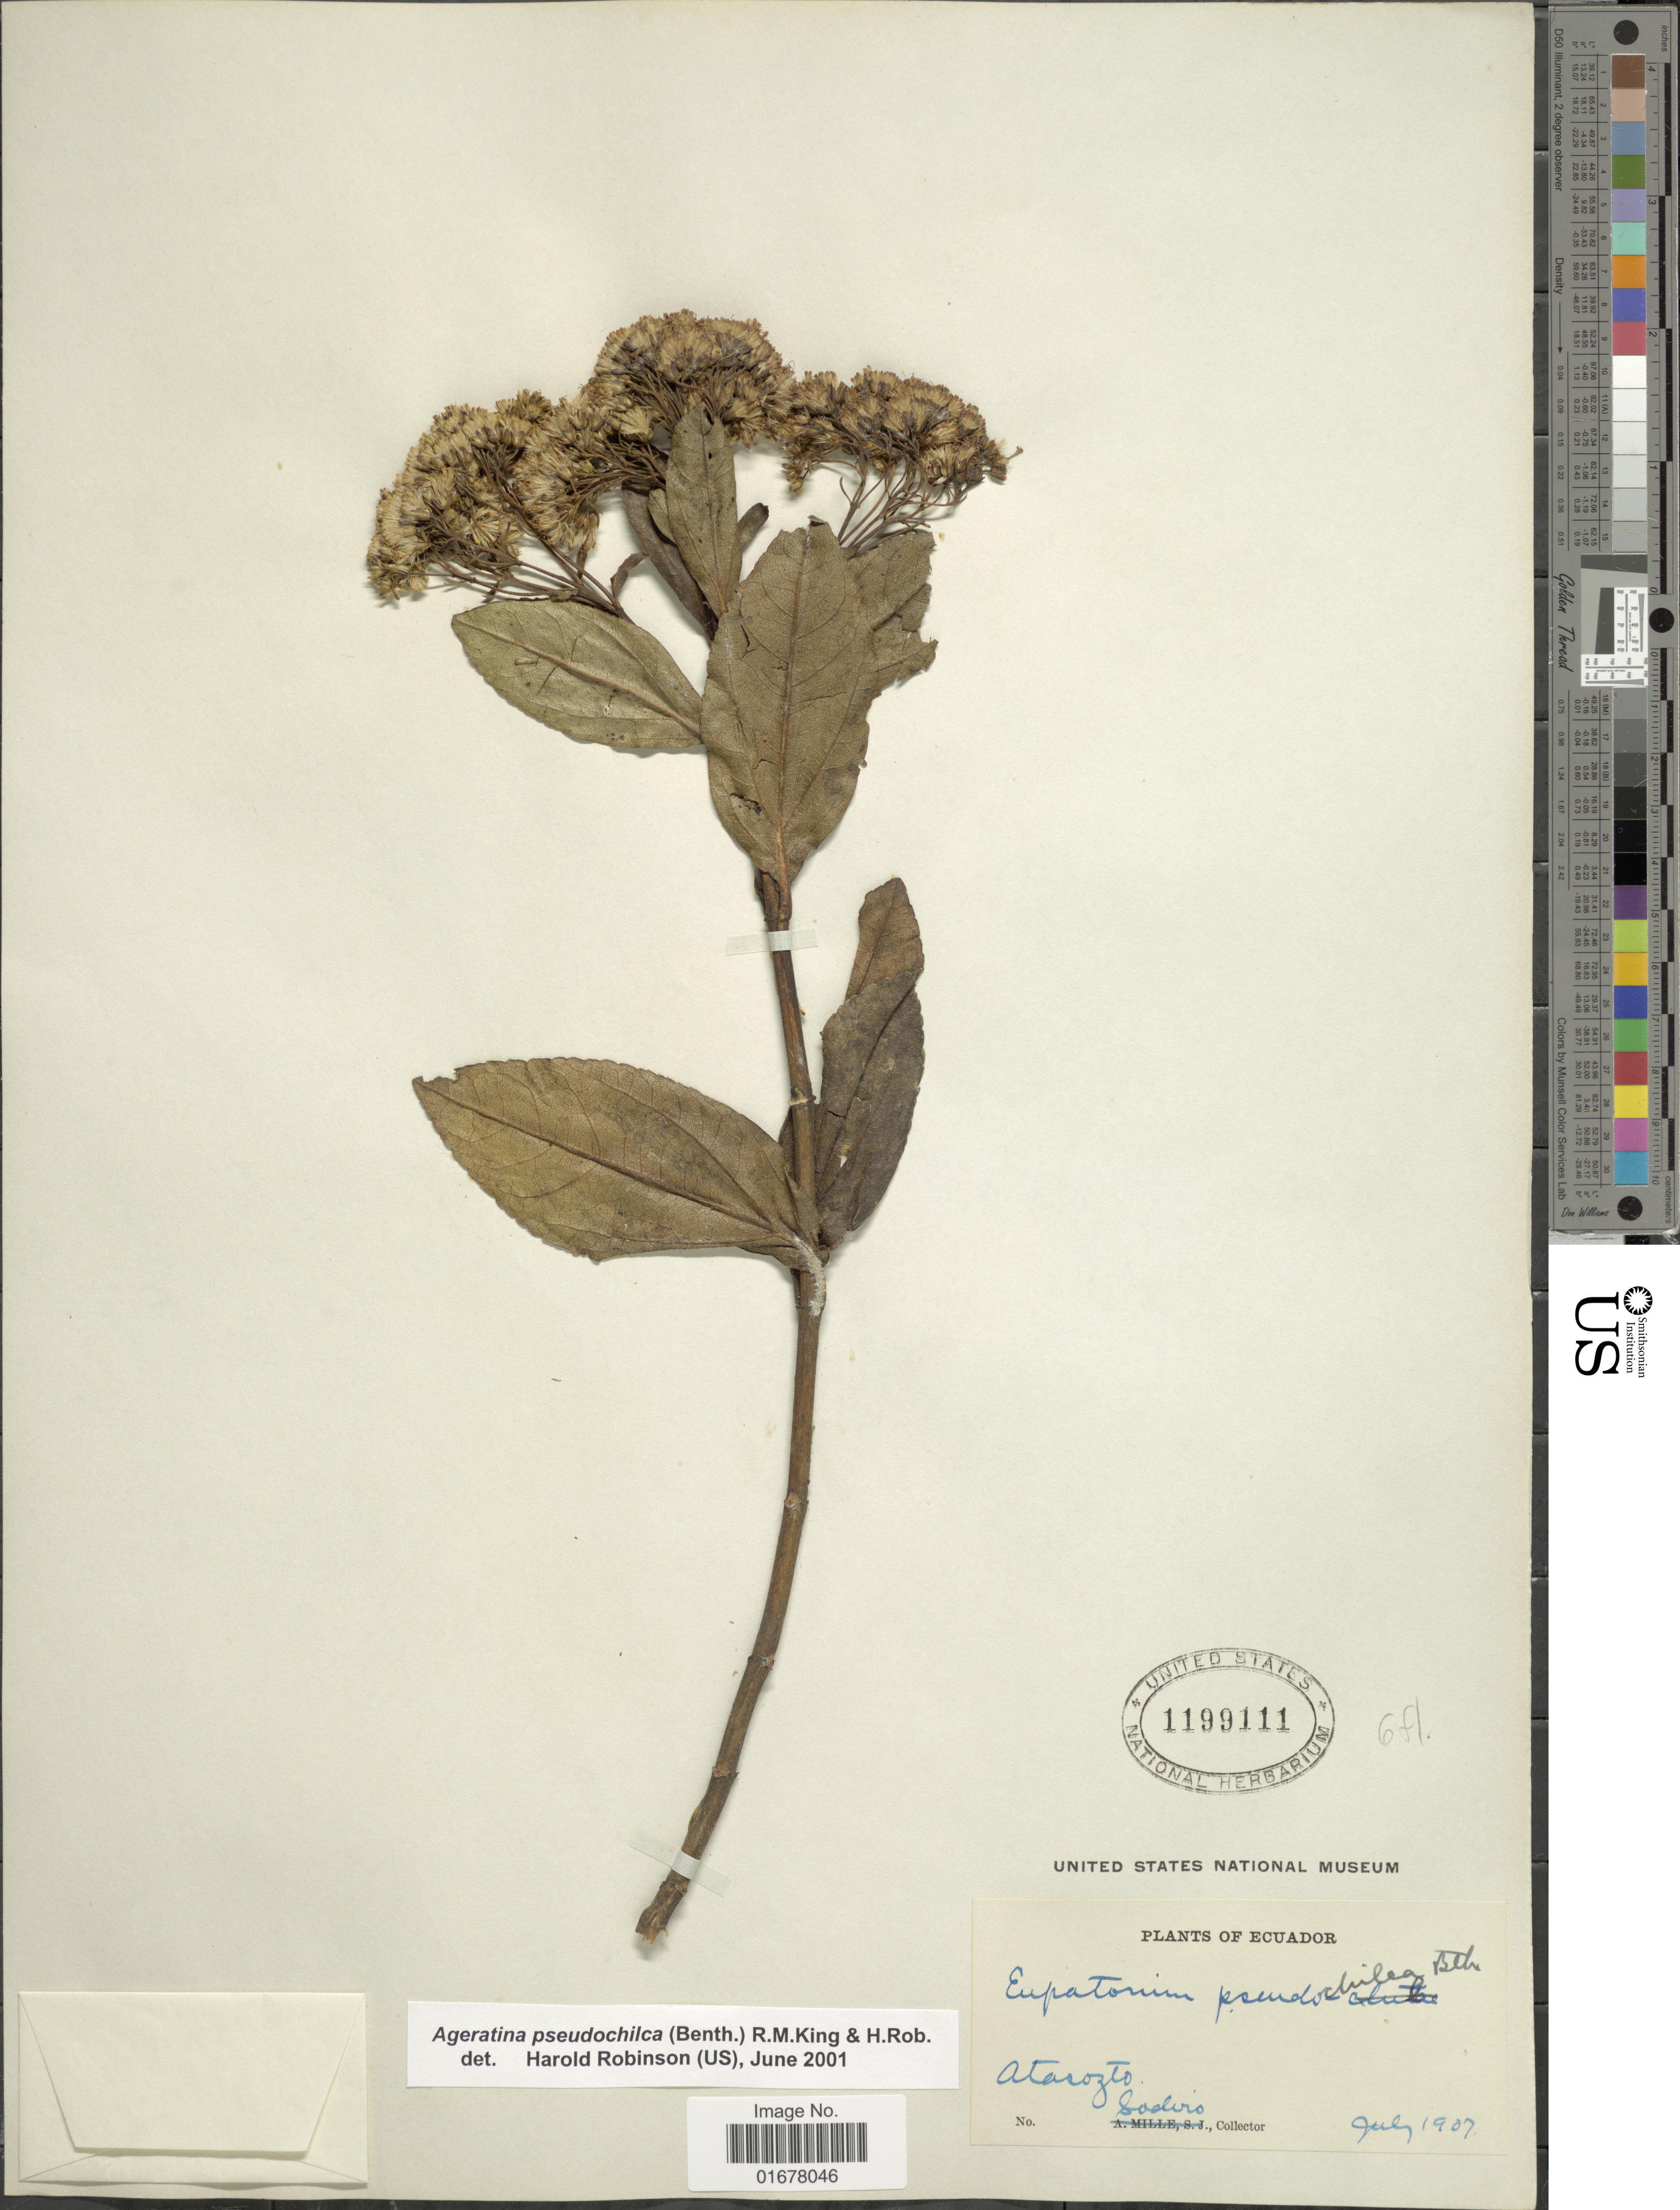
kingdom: Plantae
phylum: Tracheophyta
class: Magnoliopsida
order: Asterales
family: Asteraceae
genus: Ageratina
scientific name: Ageratina pseudochilca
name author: (Benth.) R.M. King & H. Rob.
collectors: Sodiro, --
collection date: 1907-07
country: Ecuador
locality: Azogues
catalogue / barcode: US 1199111